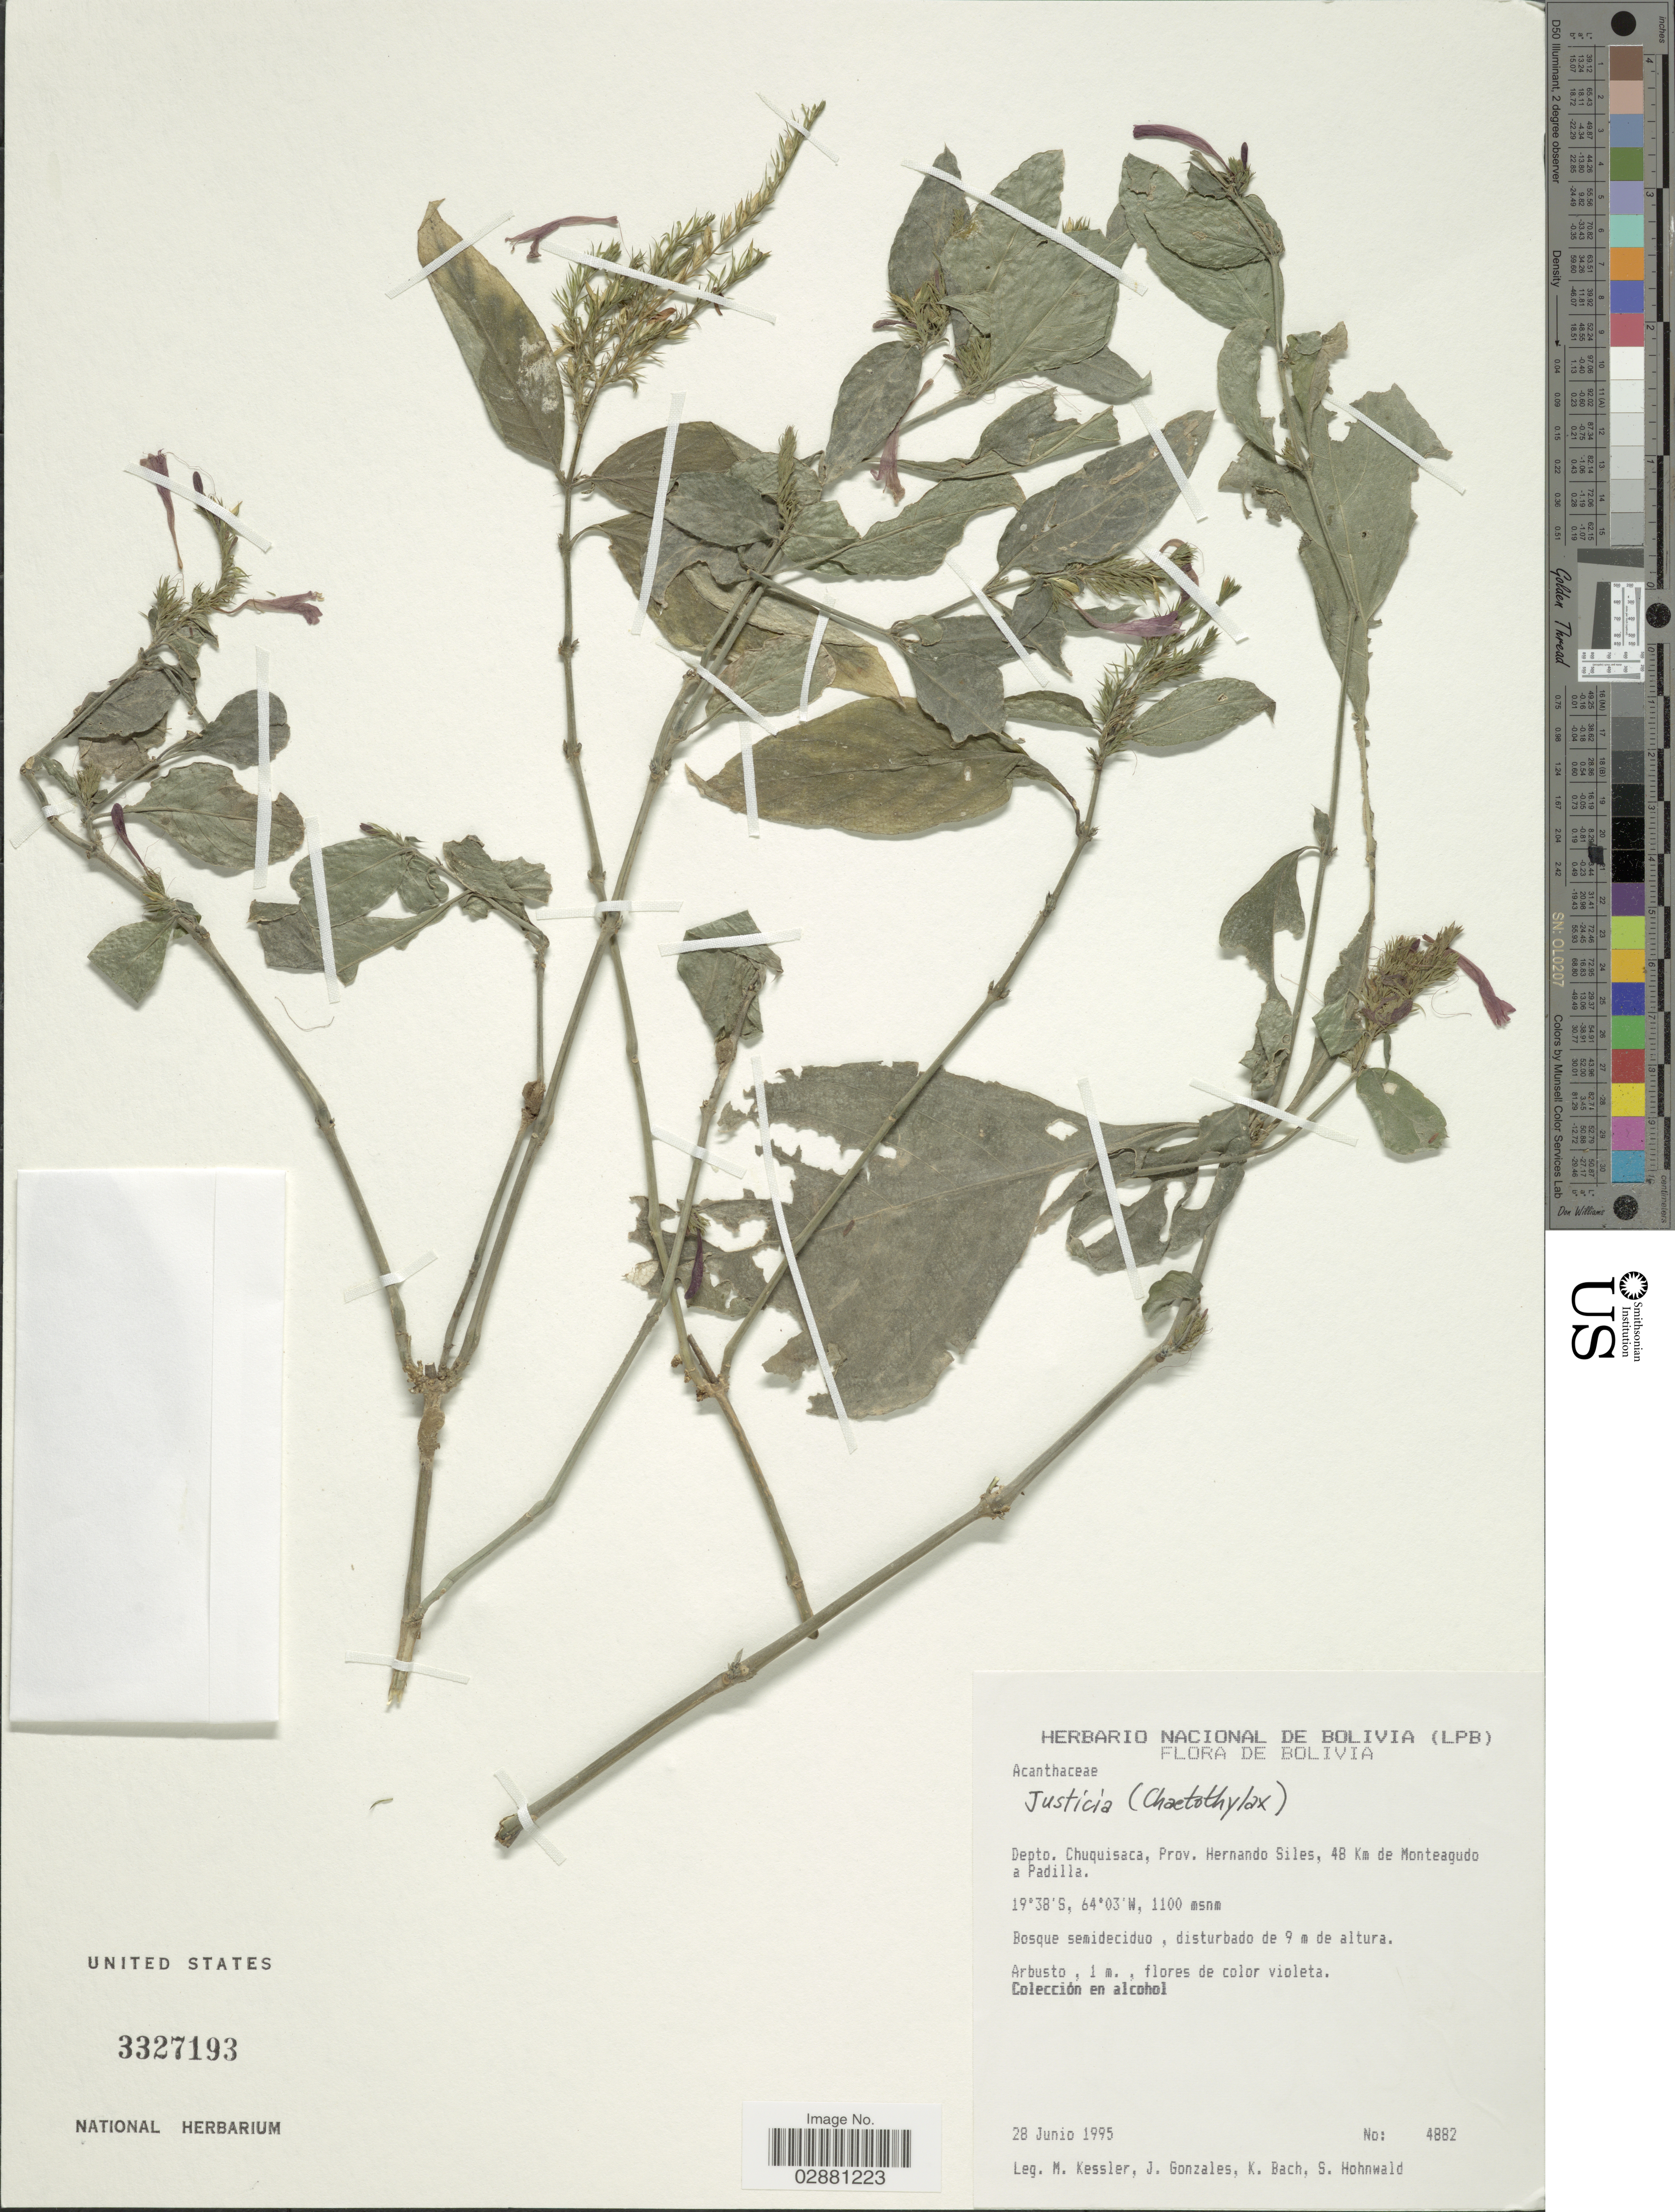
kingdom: Plantae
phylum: Tracheophyta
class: Magnoliopsida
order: Lamiales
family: Acanthaceae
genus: Justicia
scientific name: Justicia tocantina subsp. andina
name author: Wassh. & J.R.I. Wood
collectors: M. Kessler, J. Gonzales, K. Bach & S. Hohnwald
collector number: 4882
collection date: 1995-06-28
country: Bolivia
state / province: Chuquisaca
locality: Depto. Chuquisaca, Prov. Hernando Siles, 48 Km de Monteagudo a Padilla.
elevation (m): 1100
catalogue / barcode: US 3327193